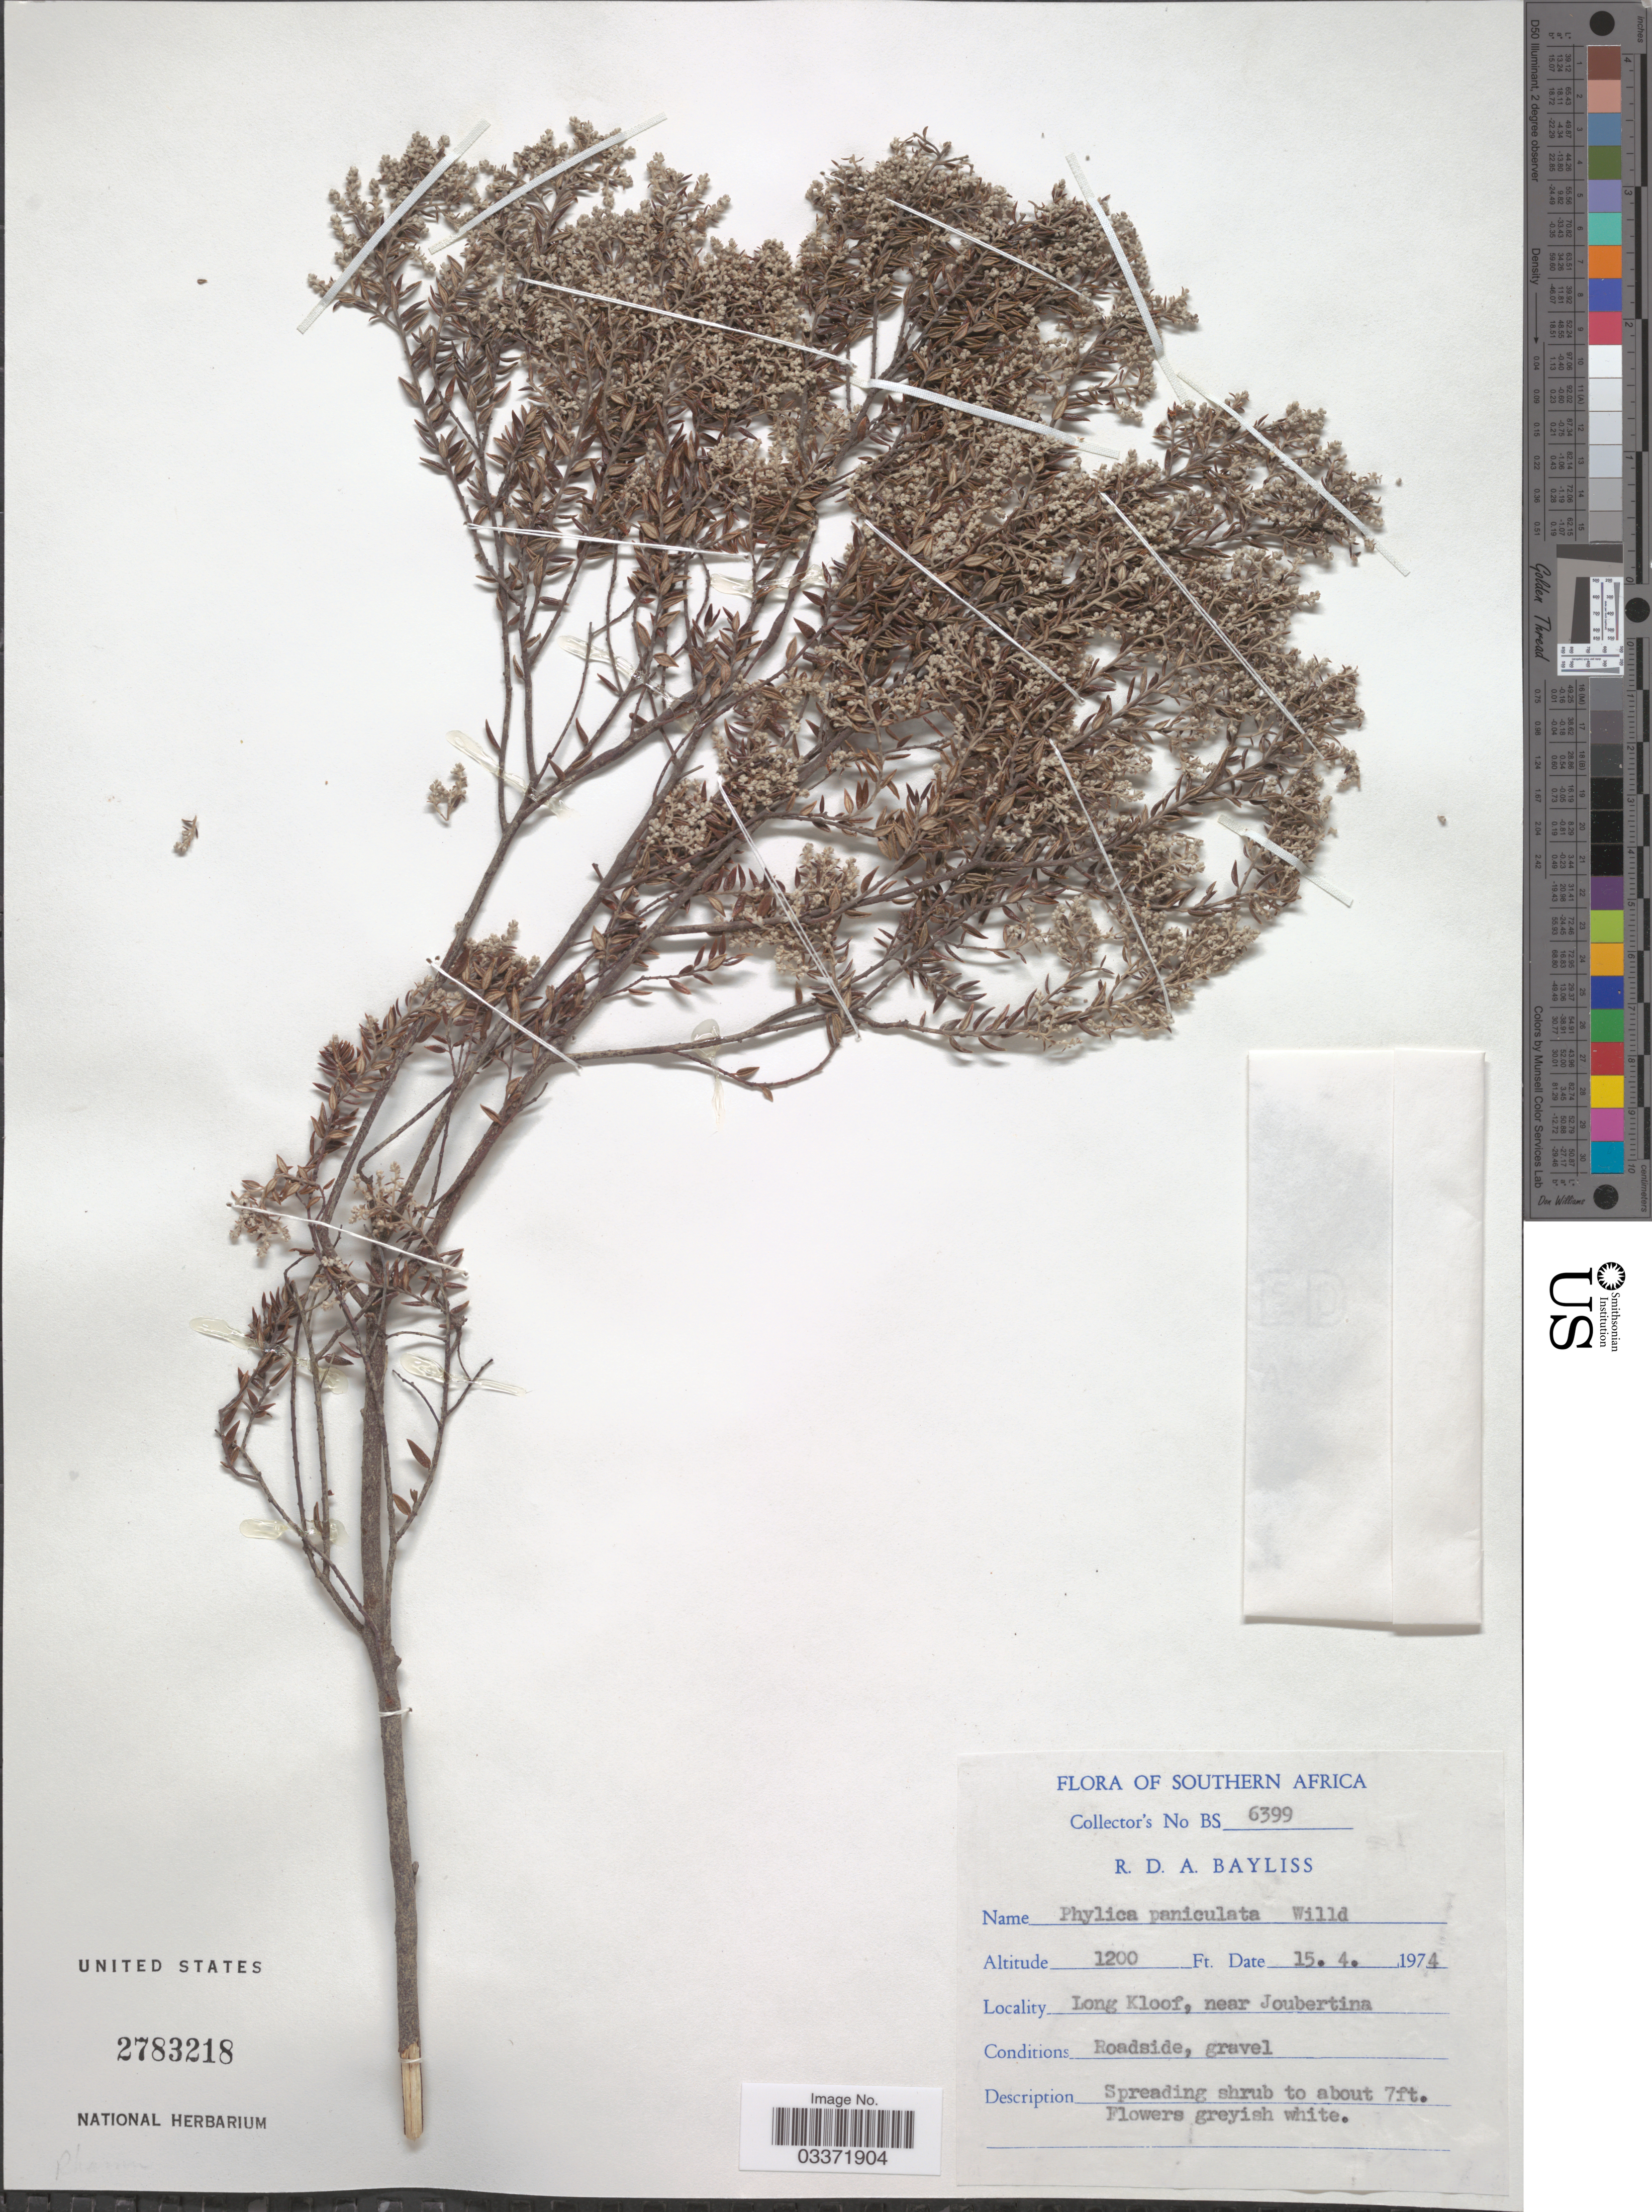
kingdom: Plantae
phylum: Tracheophyta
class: Magnoliopsida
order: Rosales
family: Rhamnaceae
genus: Phylica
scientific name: Phylica paniculata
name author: Willd.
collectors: R. Bayliss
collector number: BS 6399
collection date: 1974-04-15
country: South Africa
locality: Southern Africa. Long Kloof, near Joubertina.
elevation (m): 366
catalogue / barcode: US 2783218